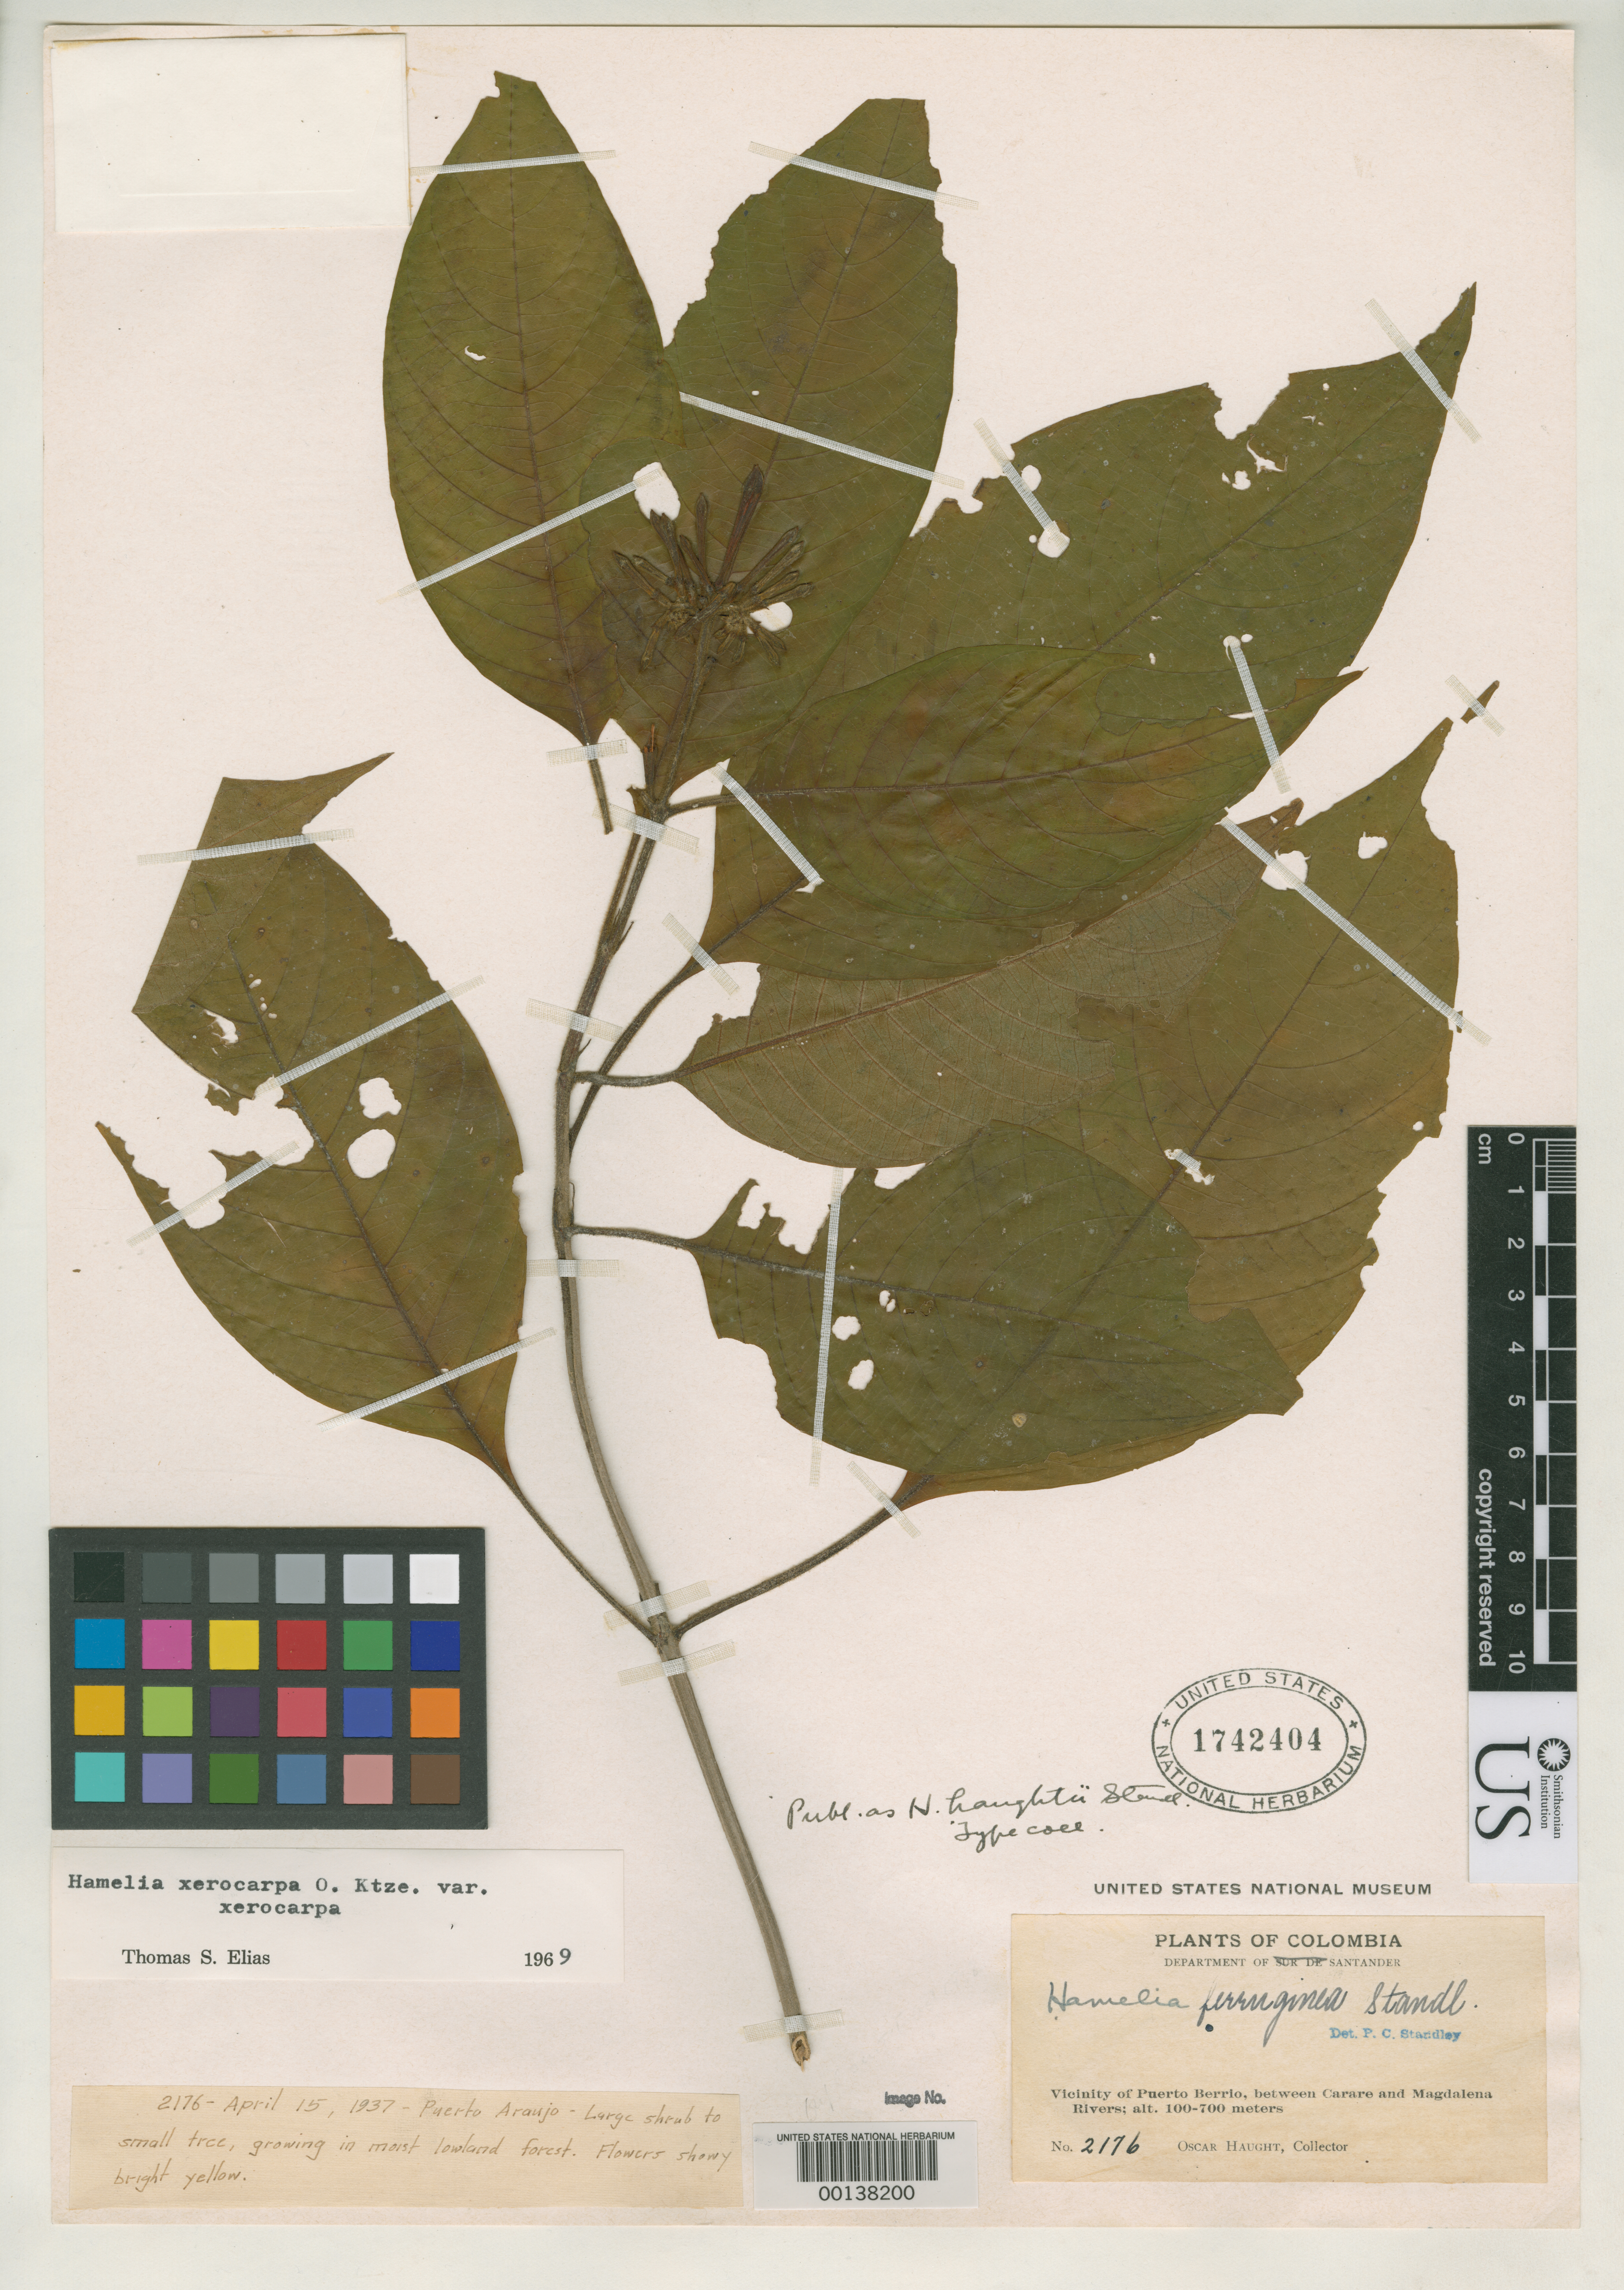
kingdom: Plantae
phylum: Tracheophyta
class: Magnoliopsida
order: Gentianales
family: Rubiaceae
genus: Hamelia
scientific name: Hamelia haughtii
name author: Standl.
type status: Isotype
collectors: O. L. Haught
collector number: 2176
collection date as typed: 15 Apr 1937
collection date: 1937-04-15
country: Colombia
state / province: Santander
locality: Vicinity of Puerto Berrio, between Carare & Magdalena Rivers.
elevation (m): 100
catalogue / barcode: US 1742404